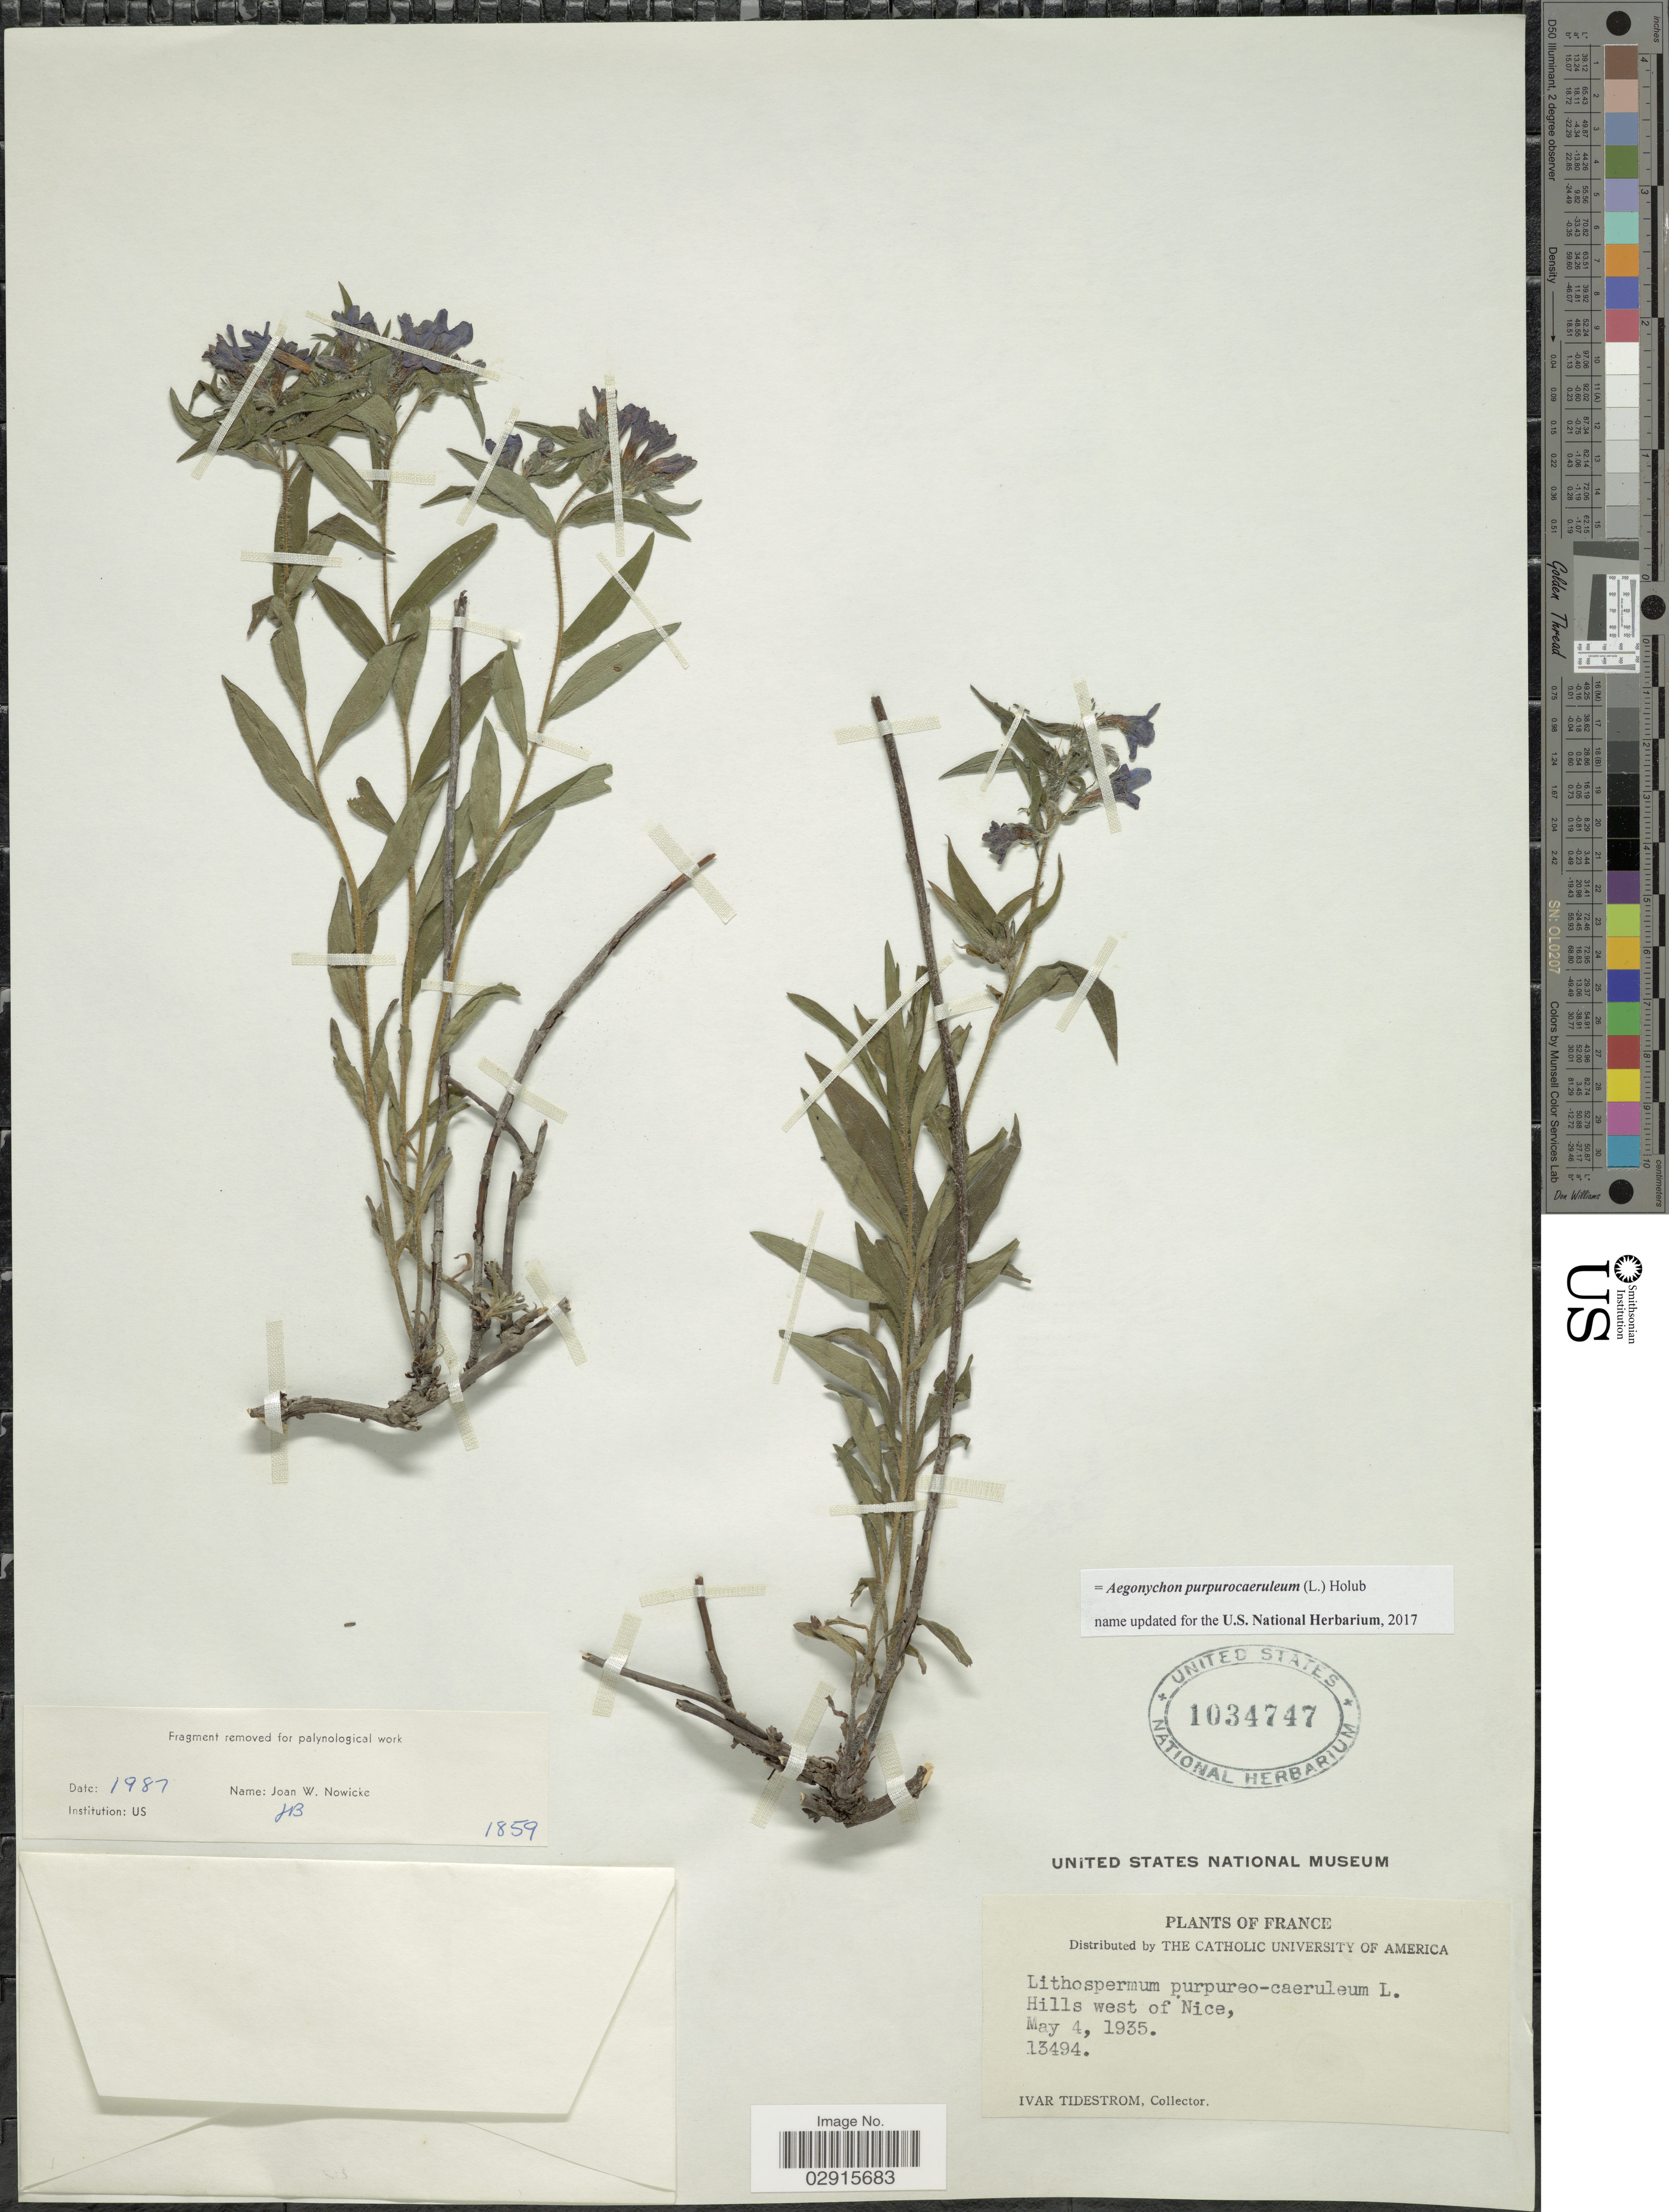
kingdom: Plantae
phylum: Tracheophyta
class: Magnoliopsida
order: Boraginales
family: Boraginaceae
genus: Aegonychon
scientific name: Aegonychon purpurocaeruleum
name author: (L.) Holub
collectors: I. F. Tidestrom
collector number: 13494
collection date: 1935-05-04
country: France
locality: Hills west of Nice.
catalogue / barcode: US 1034747